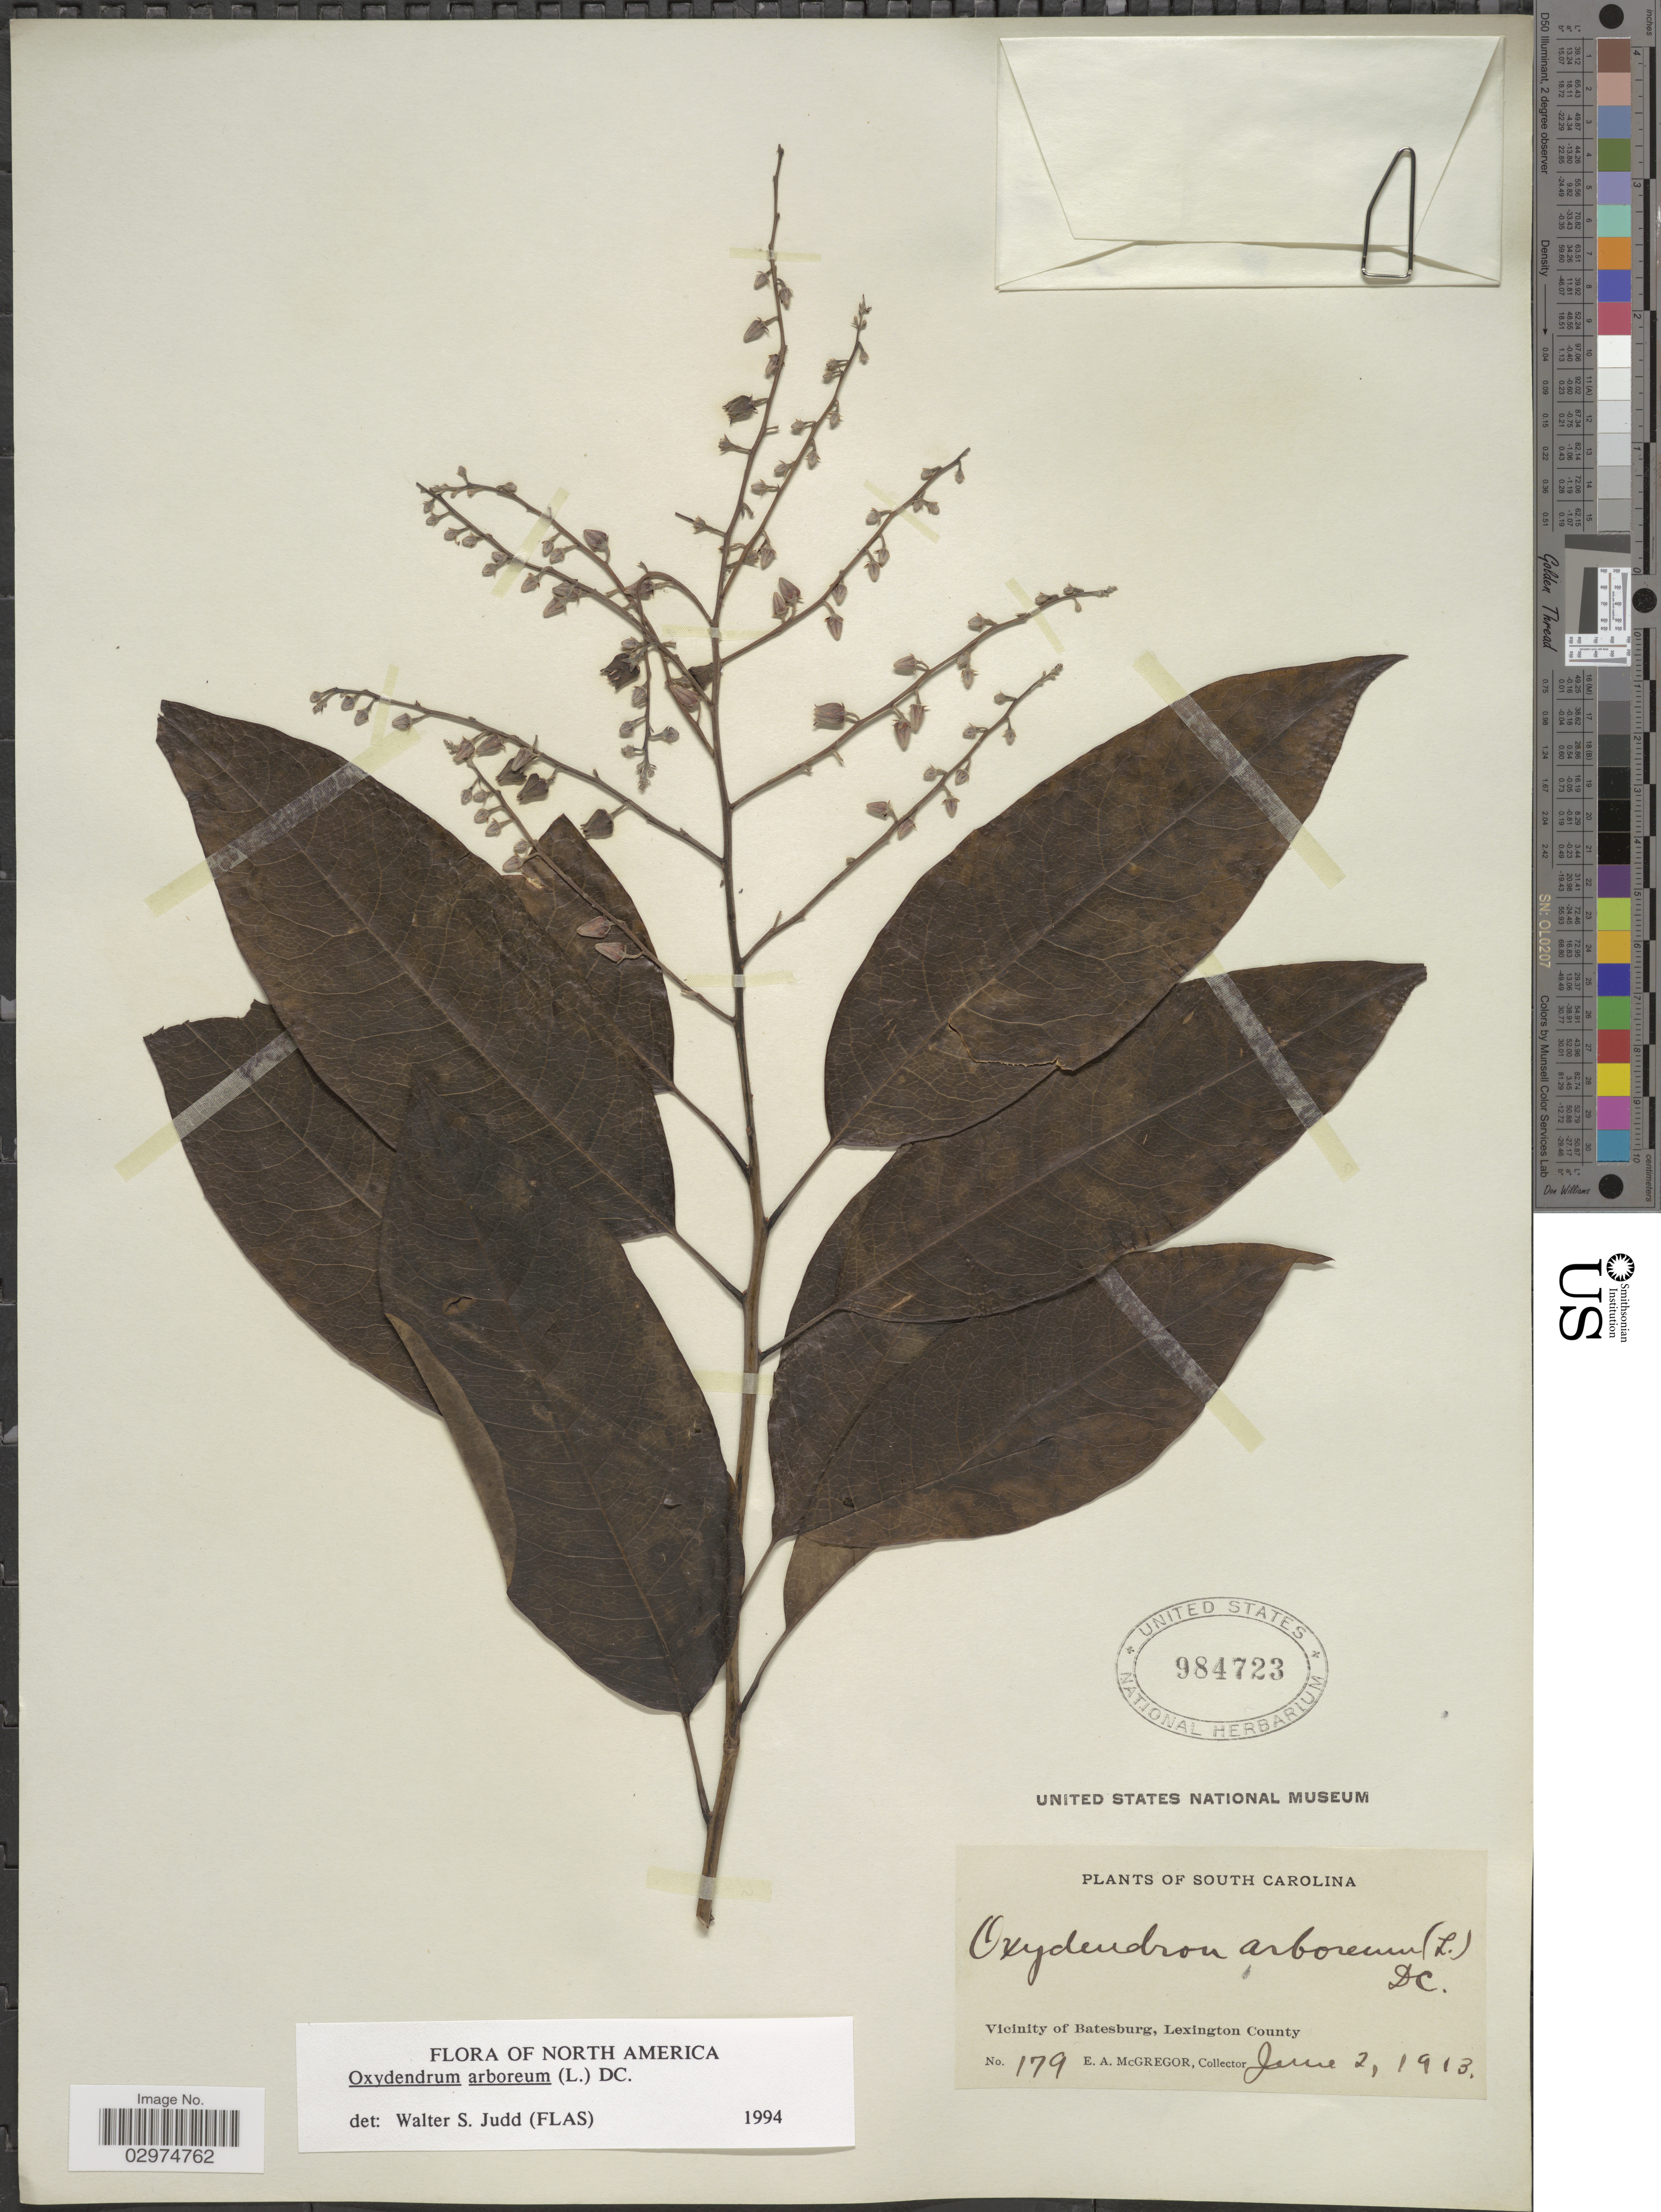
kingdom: Plantae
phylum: Tracheophyta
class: Magnoliopsida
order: Ericales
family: Ericaceae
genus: Oxydendrum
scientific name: Oxydendrum arboreum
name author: (L.) DC.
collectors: E. A. McGregor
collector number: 179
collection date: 1913-06-02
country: United States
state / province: South Carolina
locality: Vicinity of Batesburg, Lexington County.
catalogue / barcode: US 984723